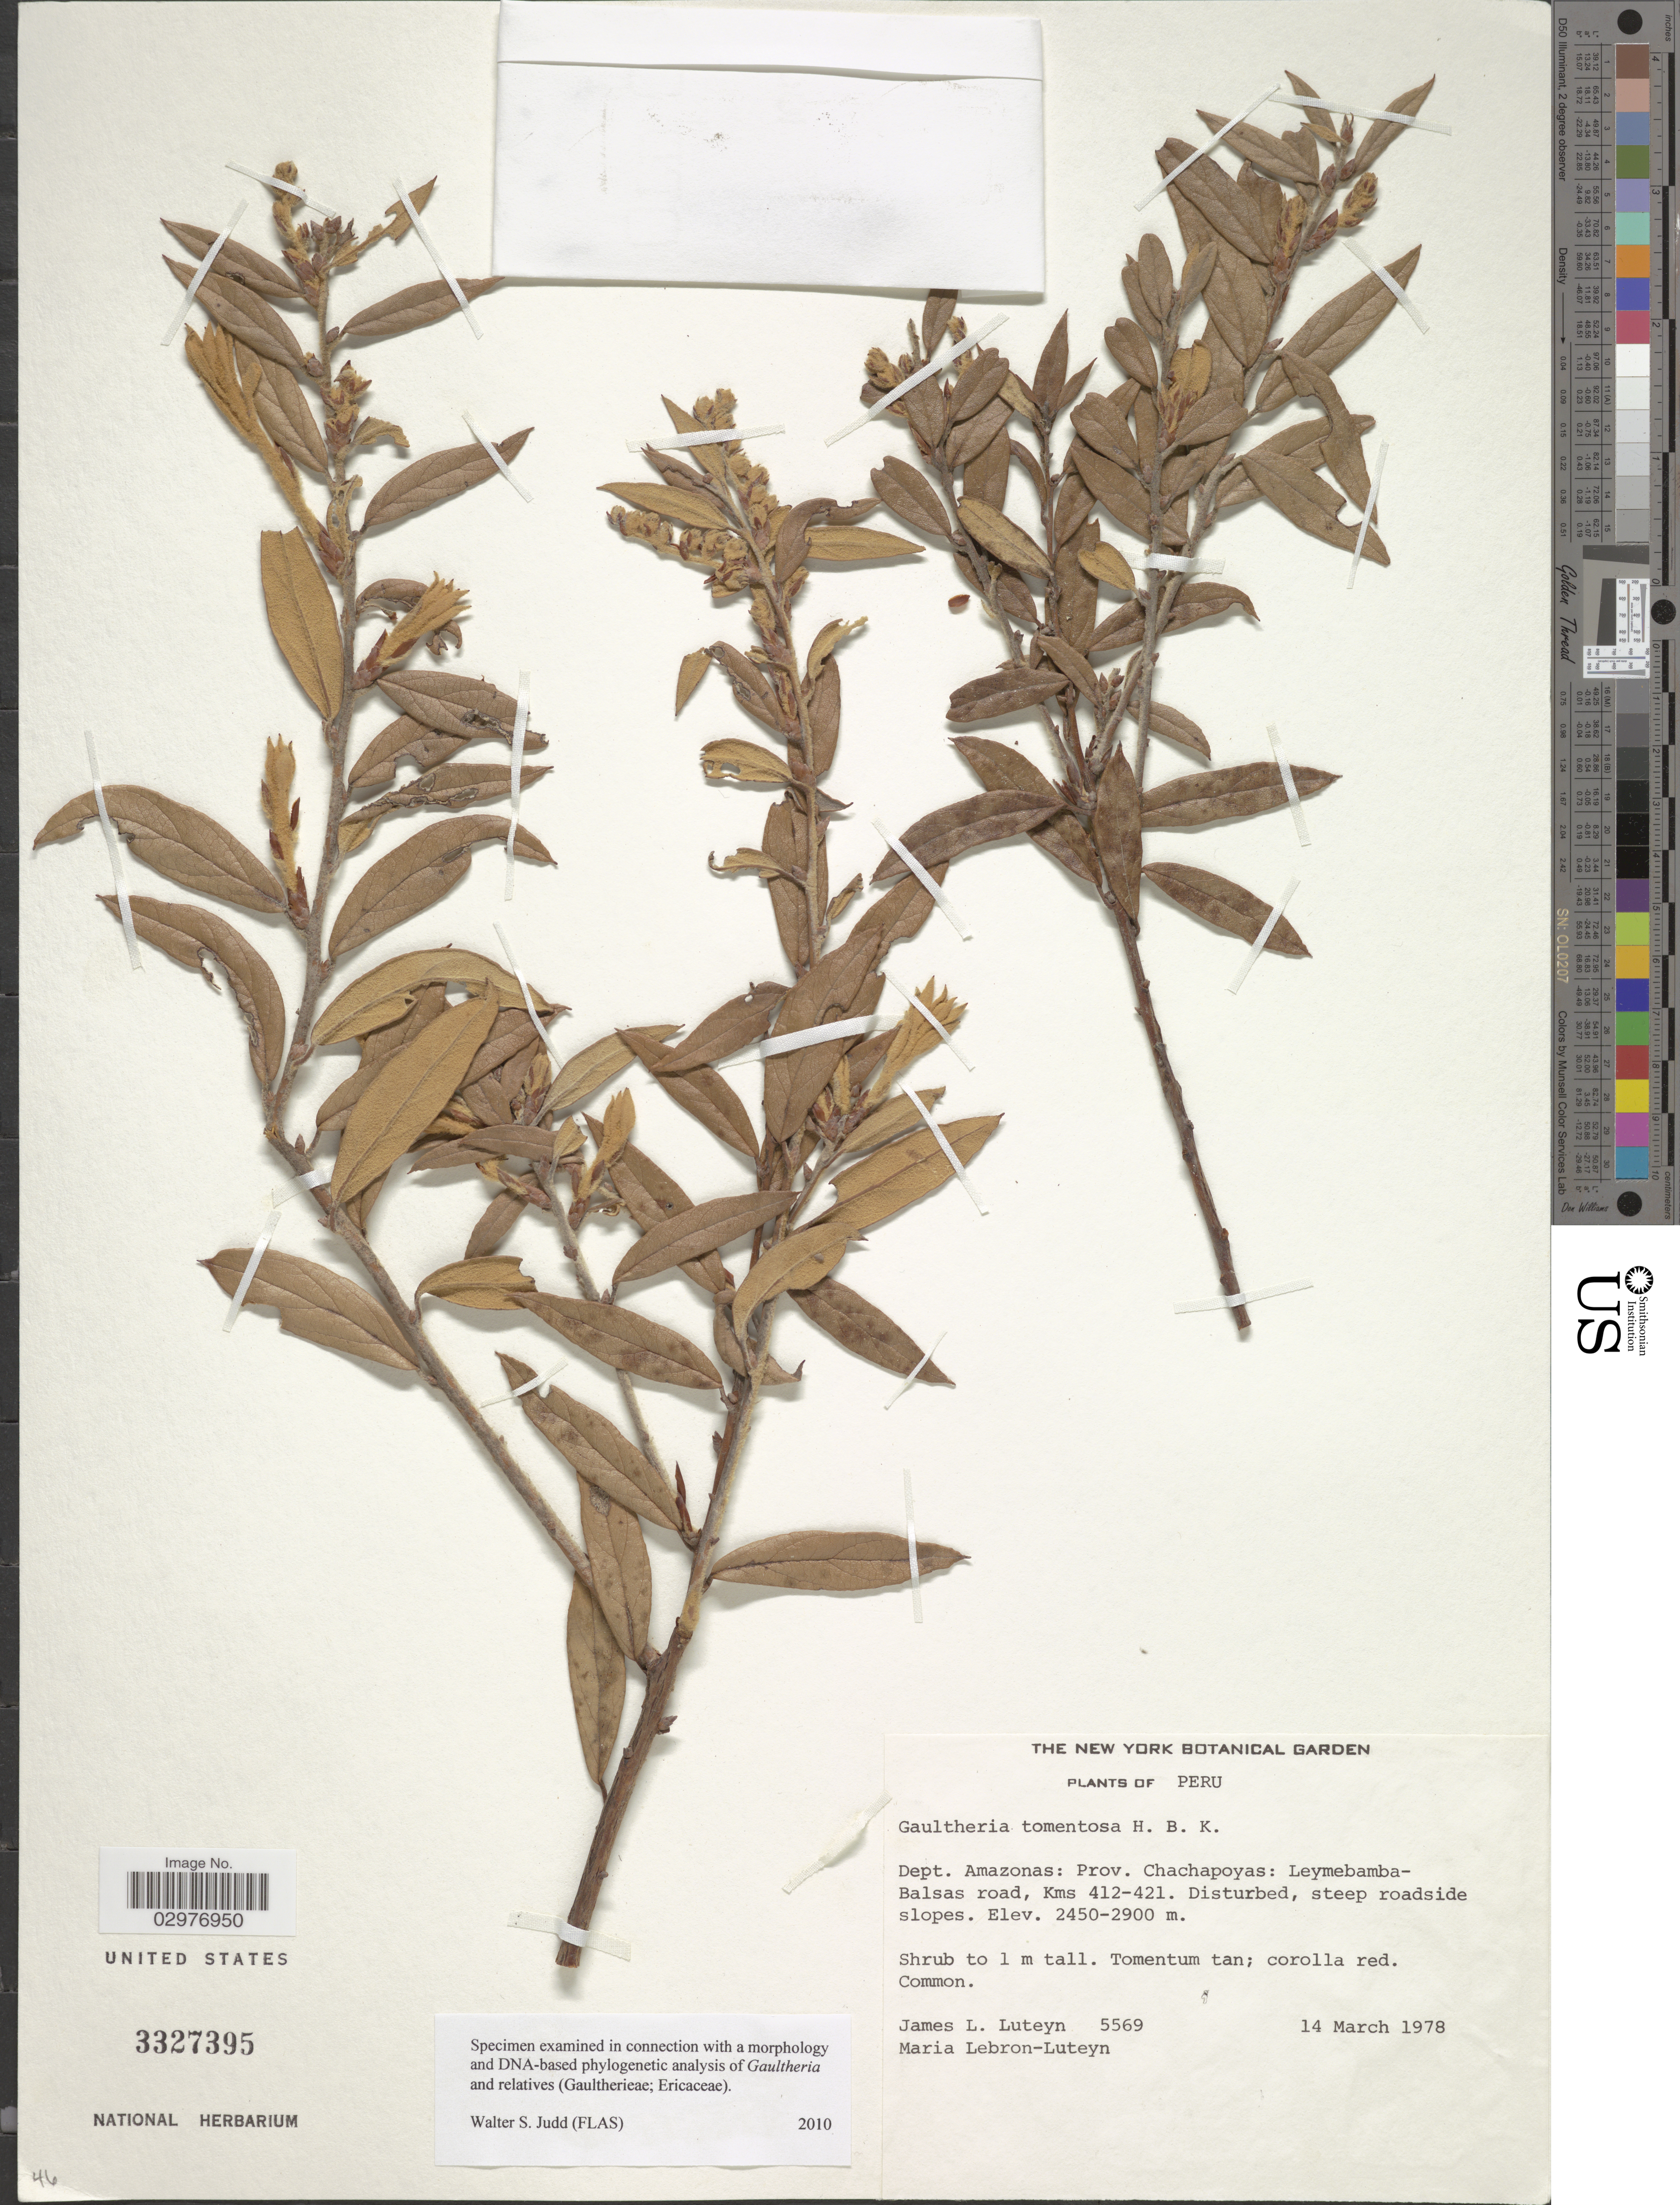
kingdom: Plantae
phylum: Tracheophyta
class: Magnoliopsida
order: Ericales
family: Ericaceae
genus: Gaultheria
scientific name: Gaultheria tomentosa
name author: Kunth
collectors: J. L. Luteyn & M. L. Lebrón-Luteyn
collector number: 5569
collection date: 1978-03-14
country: Peru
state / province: Amazonas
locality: Dept. Amazonas: Prov. Chachapoyas: Leymebamba-Balsas road, Kms 412-421. Disturbed, steep roadside slopes.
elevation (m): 2450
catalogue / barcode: US 3327395